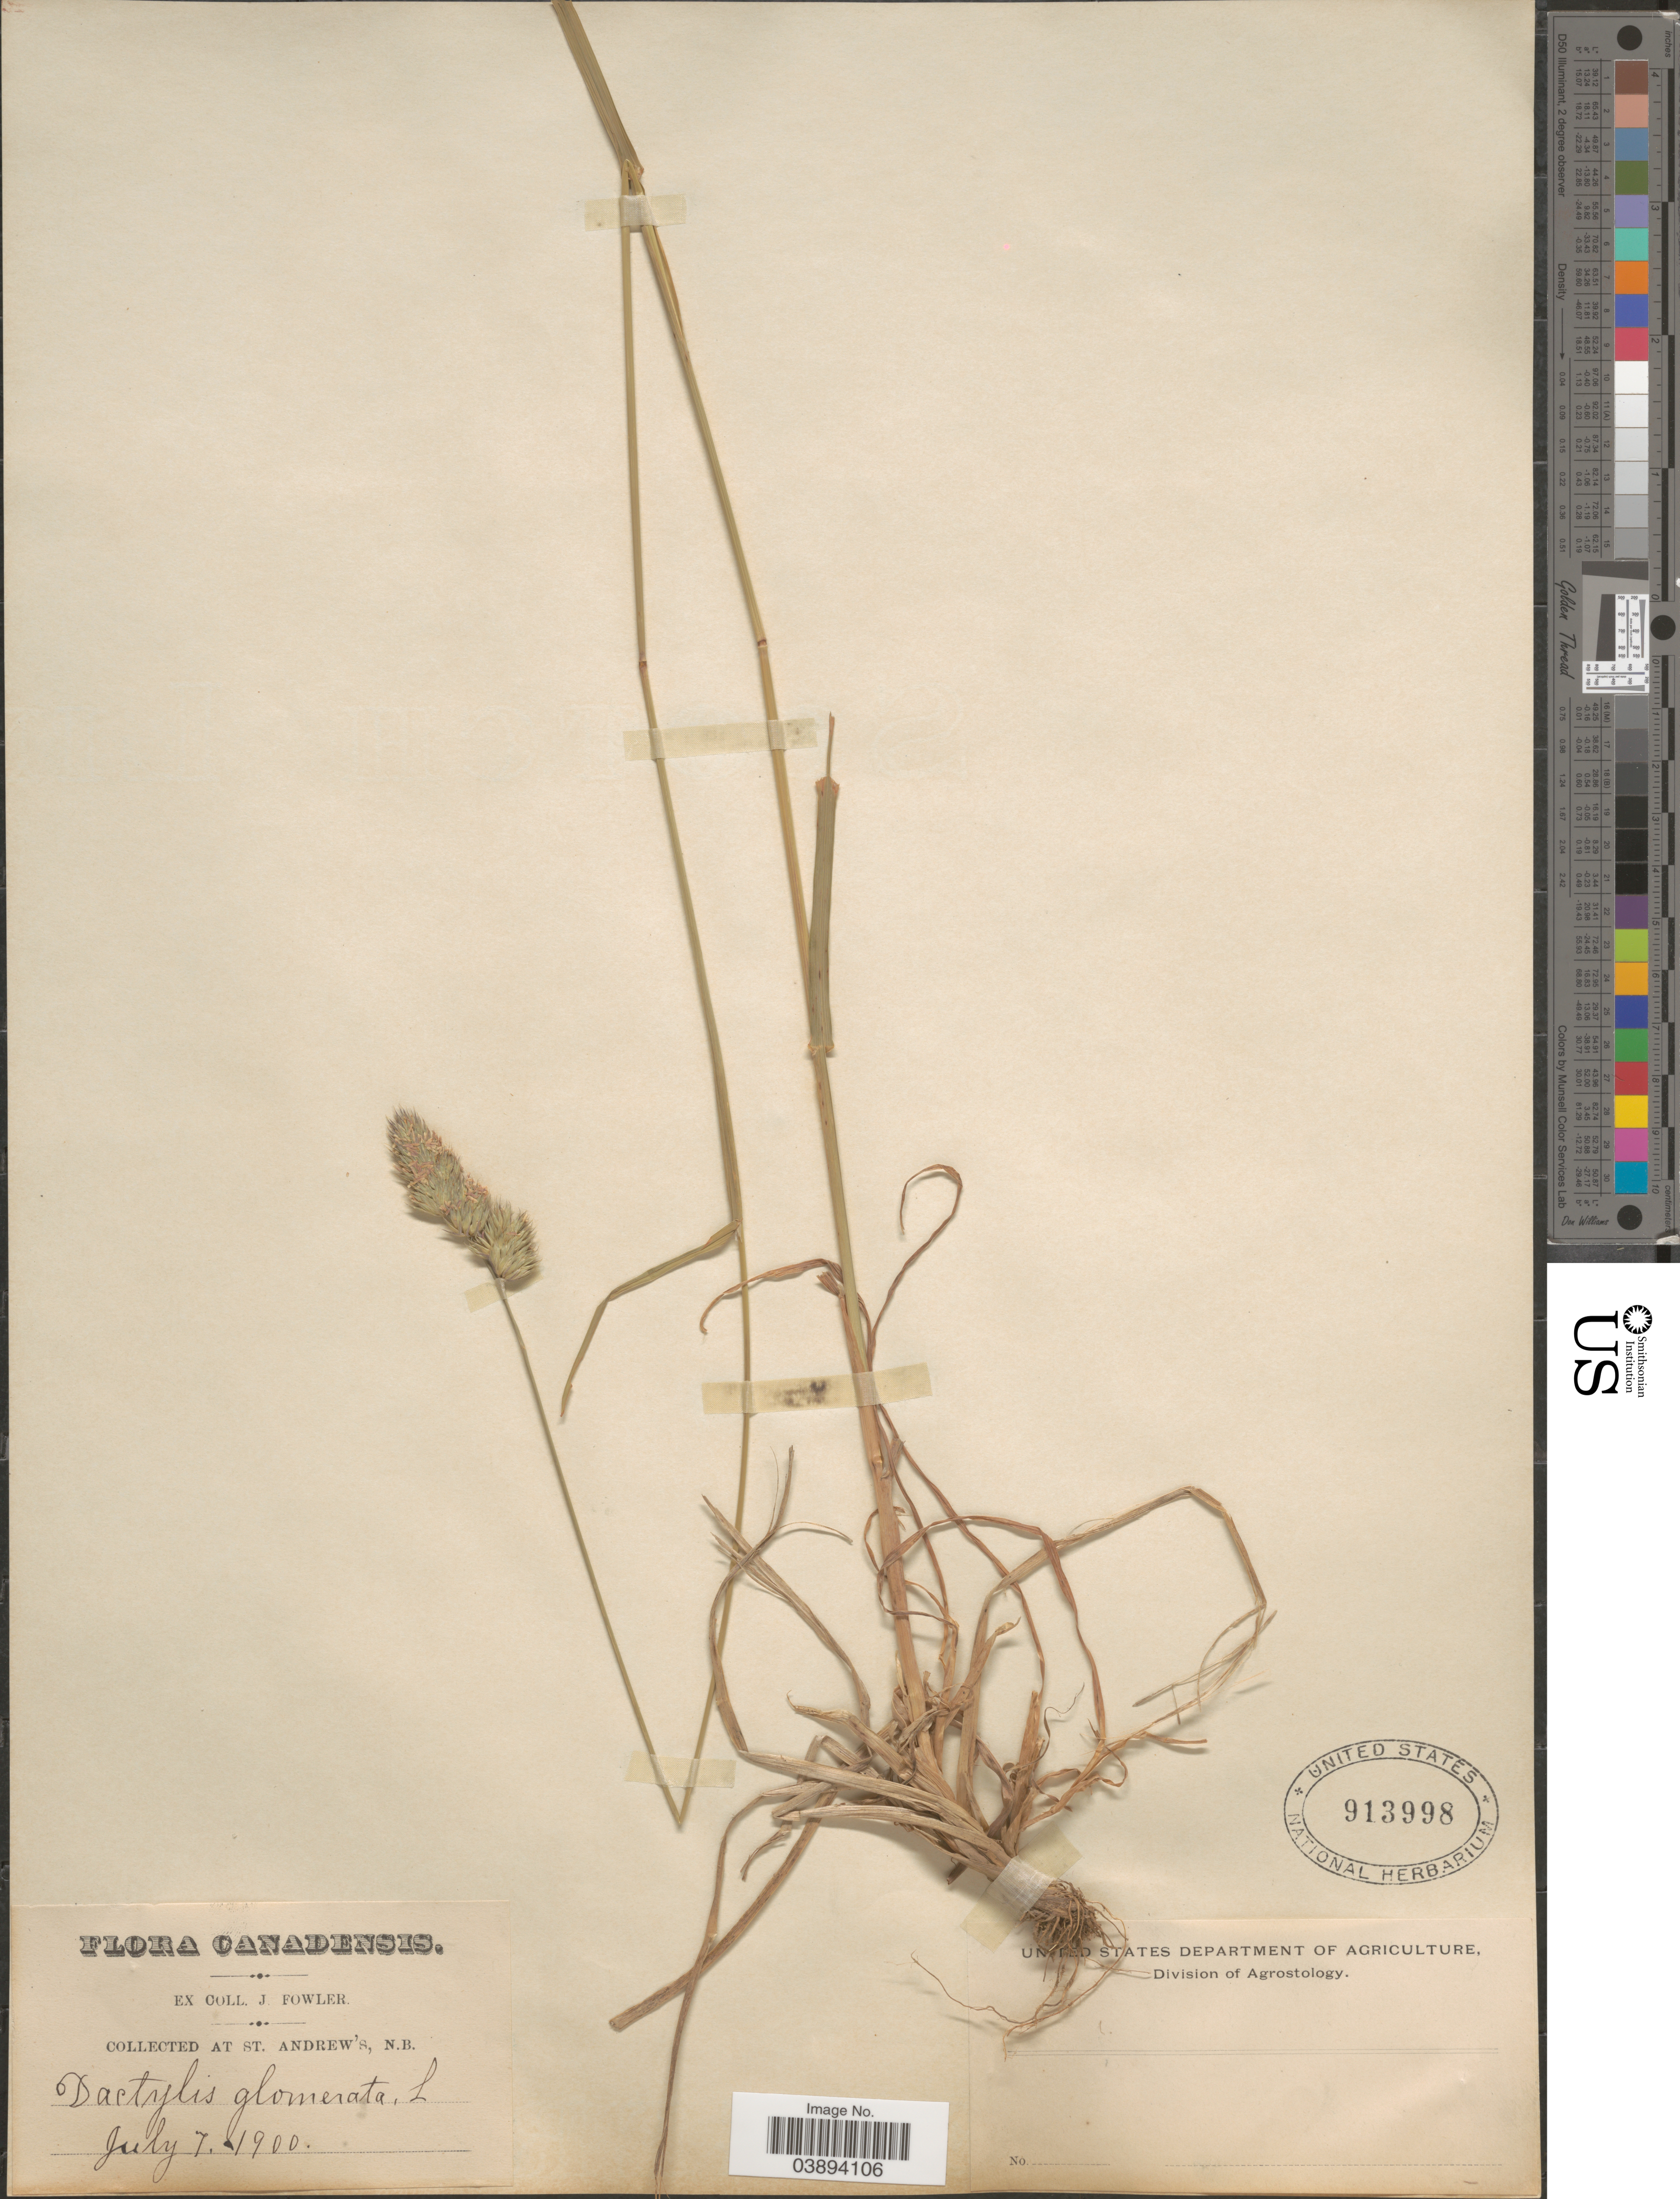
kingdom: Plantae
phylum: Tracheophyta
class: Liliopsida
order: Poales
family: Poaceae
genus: Dactylis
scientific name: Dactylis glomerata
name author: L.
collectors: J. Fowler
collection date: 1900-07-07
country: Canada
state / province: New Brunswick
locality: At St. Andrew's.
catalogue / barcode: US 913998